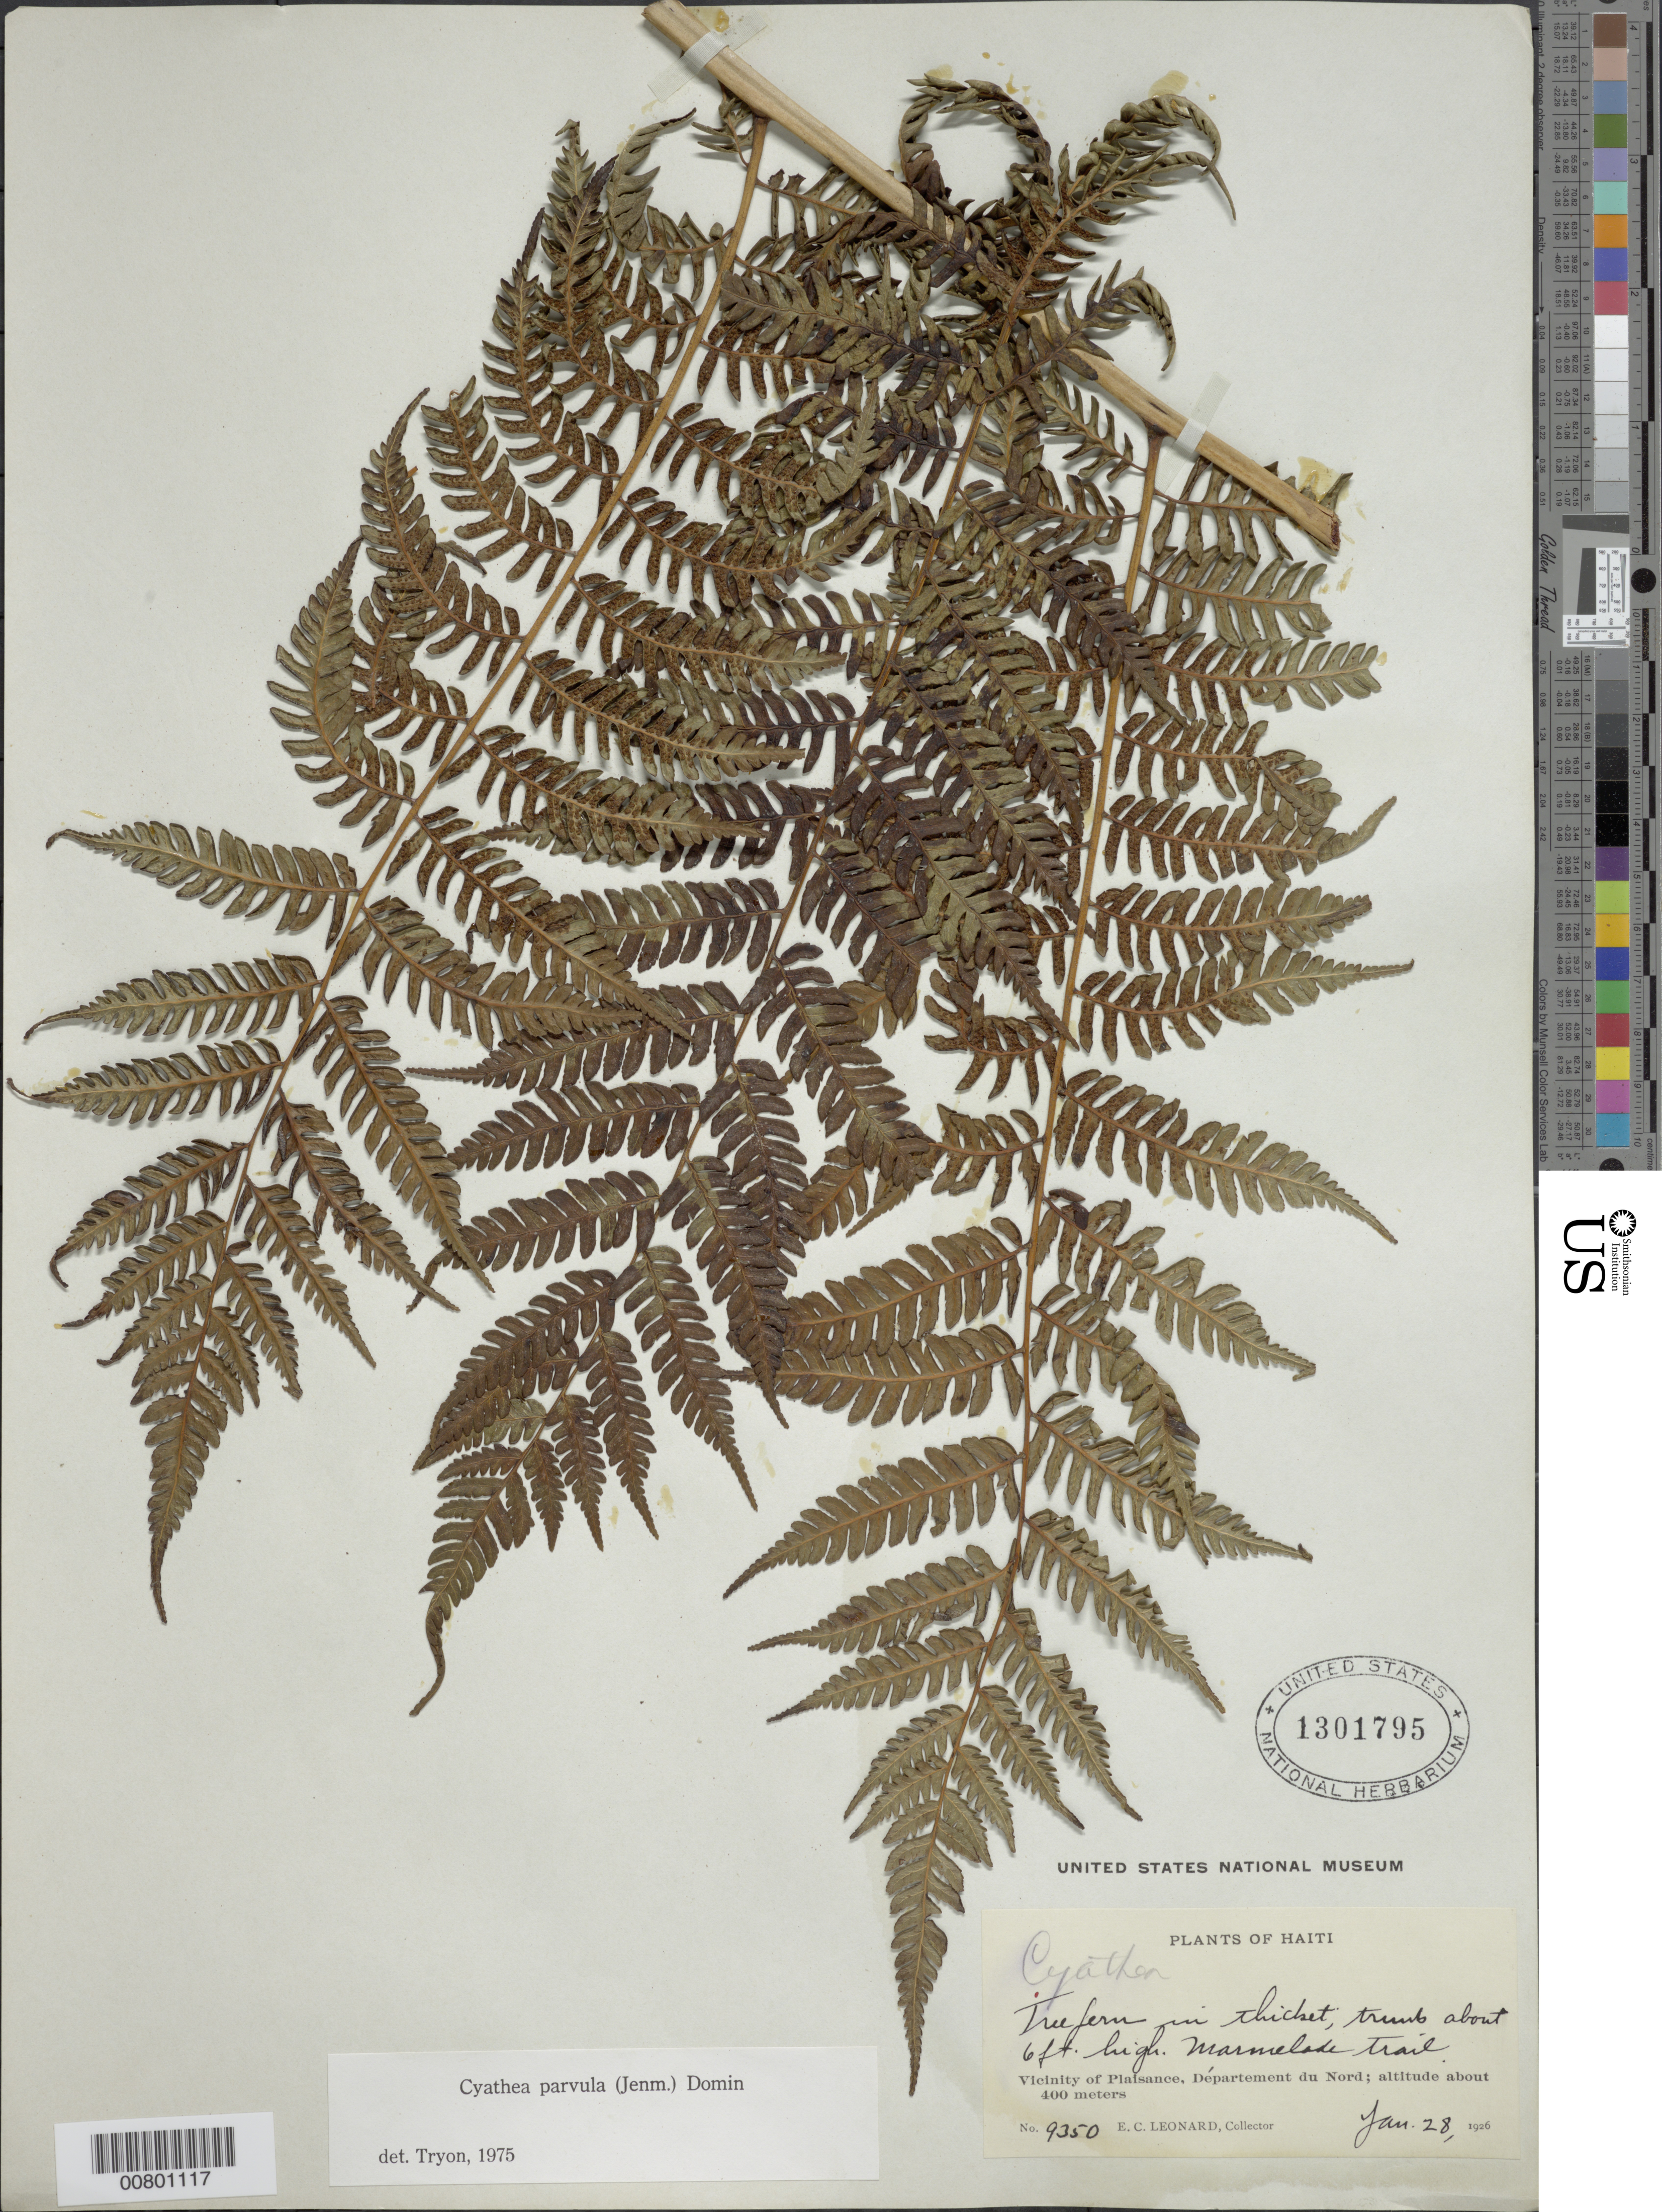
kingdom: Plantae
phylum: Tracheophyta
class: Polypodiopsida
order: Cyatheales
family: Cyatheaceae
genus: Cyathea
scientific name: Cyathea parvula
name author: (Jenman) Domin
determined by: Tryon, --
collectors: E. C. Leonard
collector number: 9350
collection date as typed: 28 Jan 1926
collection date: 1926-01-28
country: Haiti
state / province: Nord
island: Hispaniola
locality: Plaisance vicinity, Marmelade Trail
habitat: In thicket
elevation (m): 400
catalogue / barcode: US 1301795